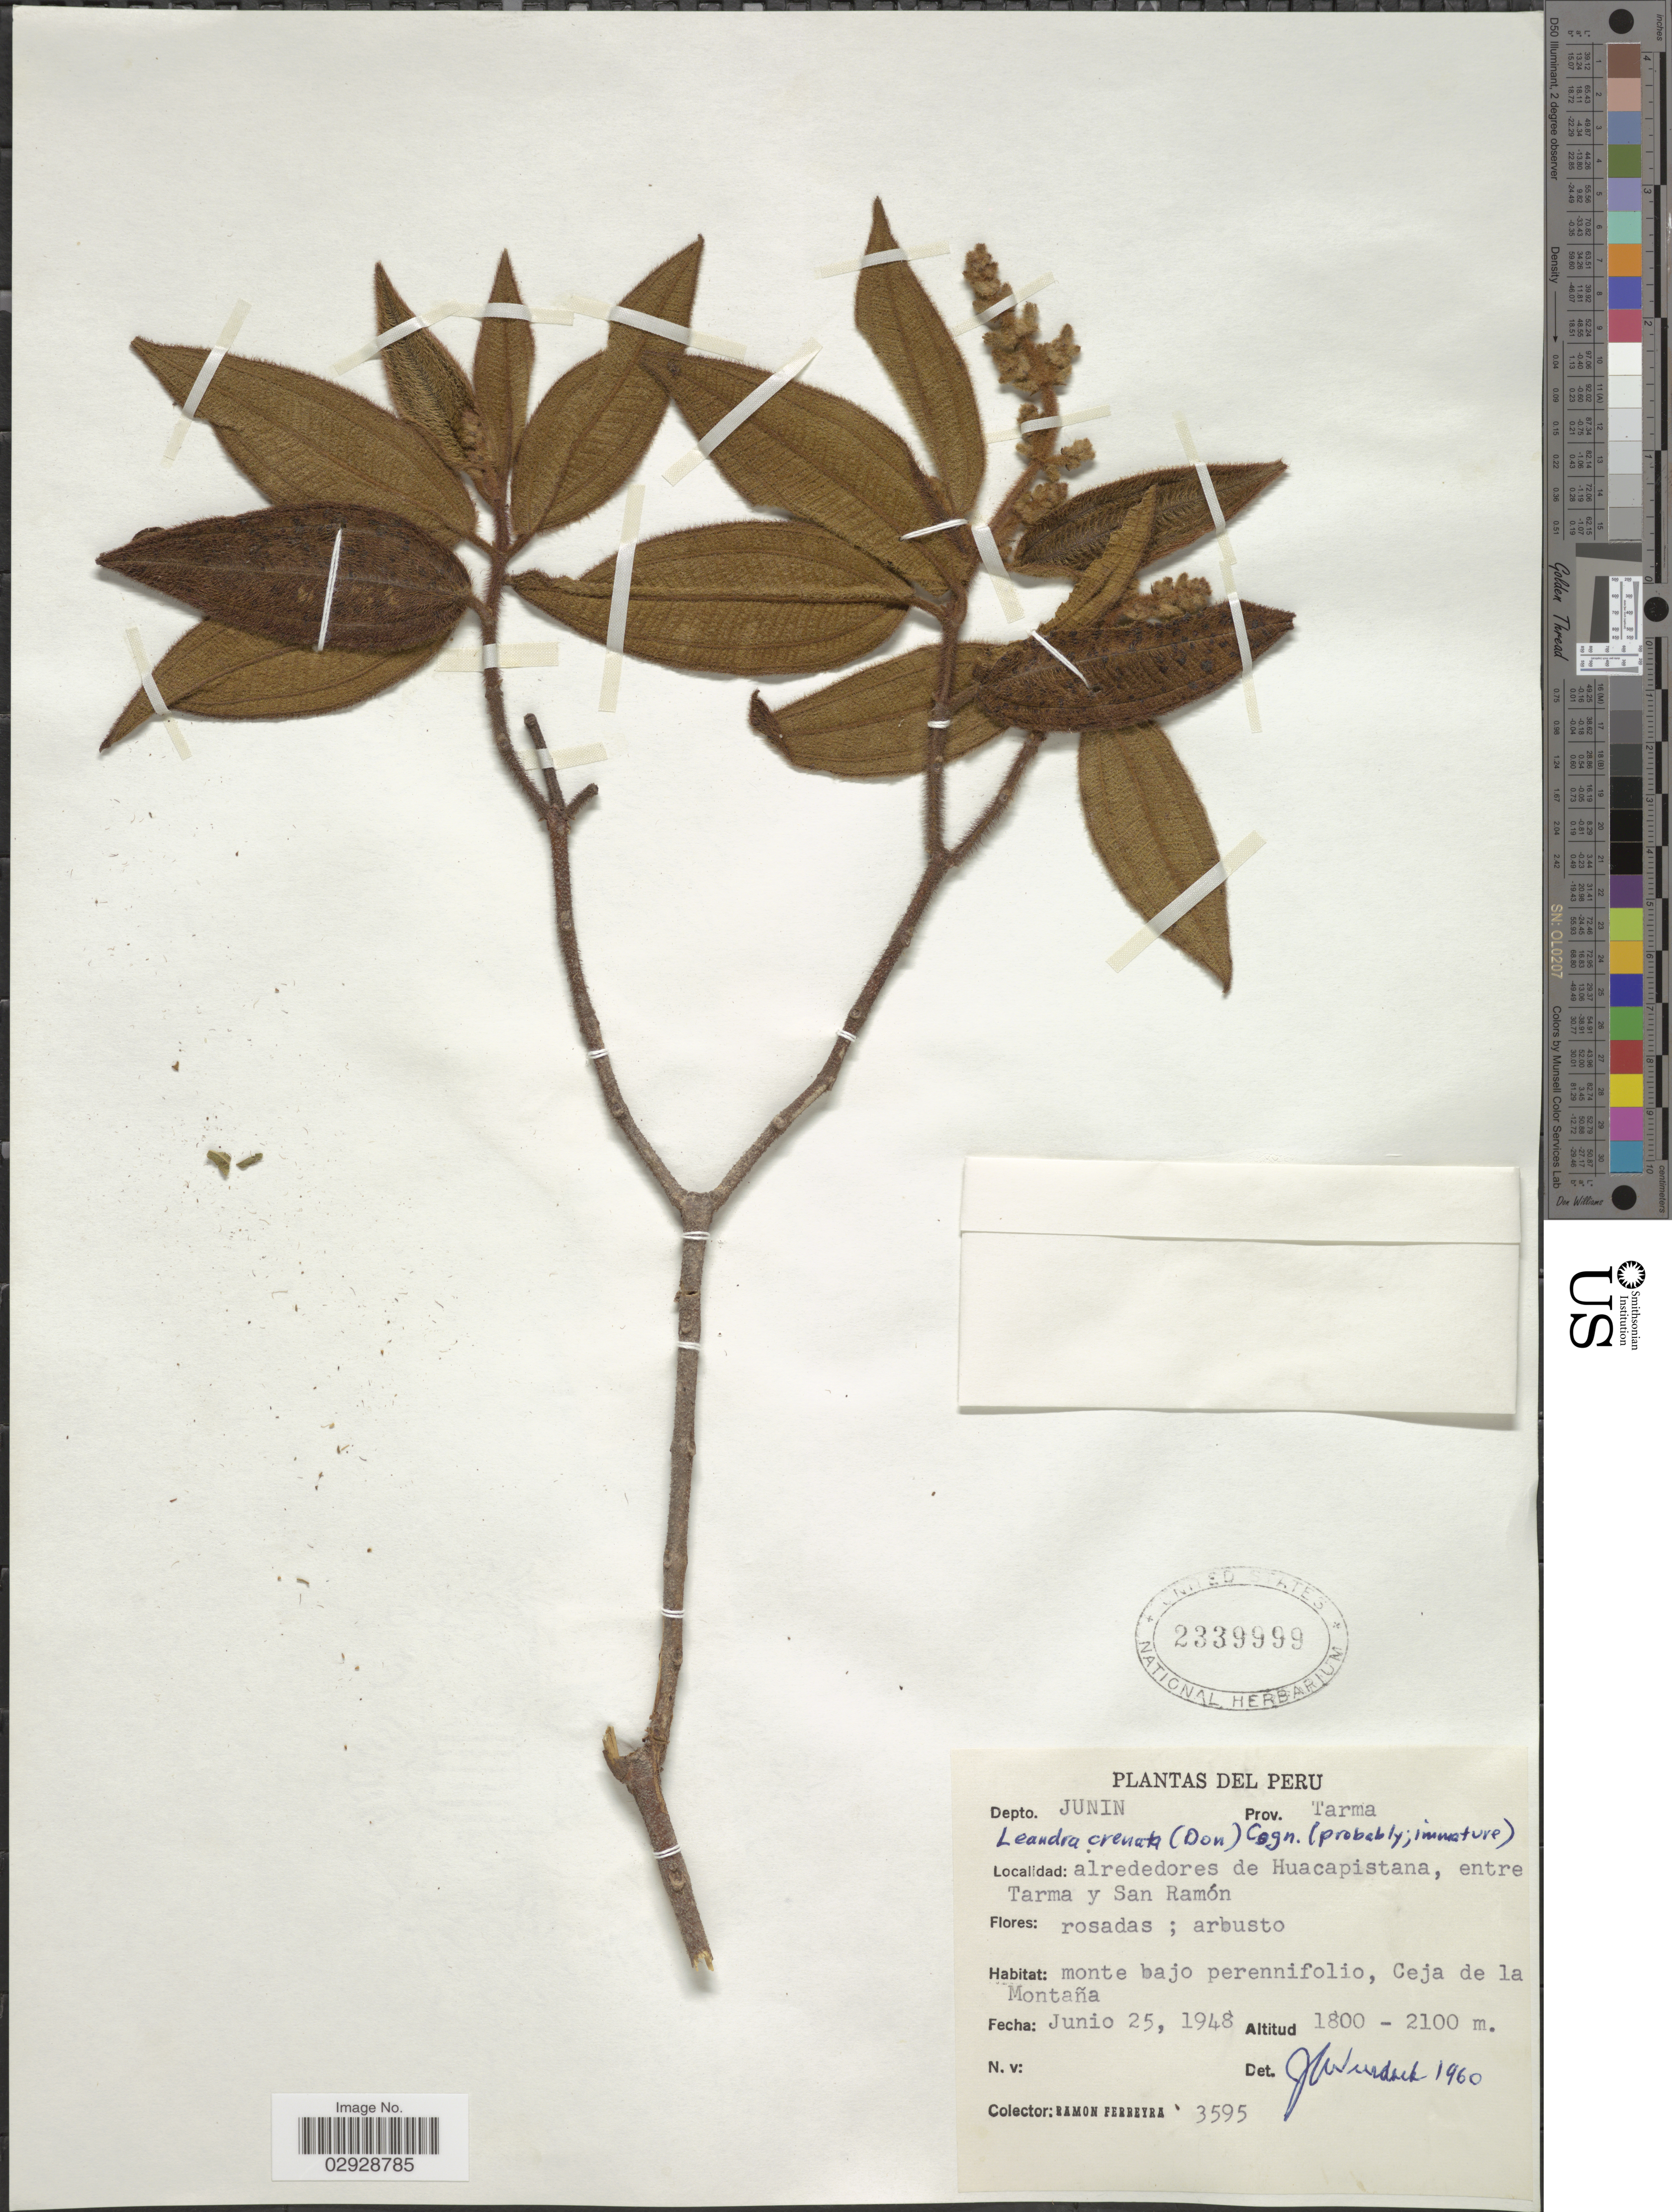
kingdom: Plantae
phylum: Tracheophyta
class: Magnoliopsida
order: Myrtales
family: Melastomataceae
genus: Leandra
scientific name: Leandra crenata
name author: (D. Don) Cogn.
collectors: R. A. Ferreyra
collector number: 3595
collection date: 1948-06-25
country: Peru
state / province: Junín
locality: Depto. Junin. Prov. Tarma. Alrededores de Huacapistana, entre Tarma y San Ramón. Ceja de la Montaña.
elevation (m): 1800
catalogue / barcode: US 2339999